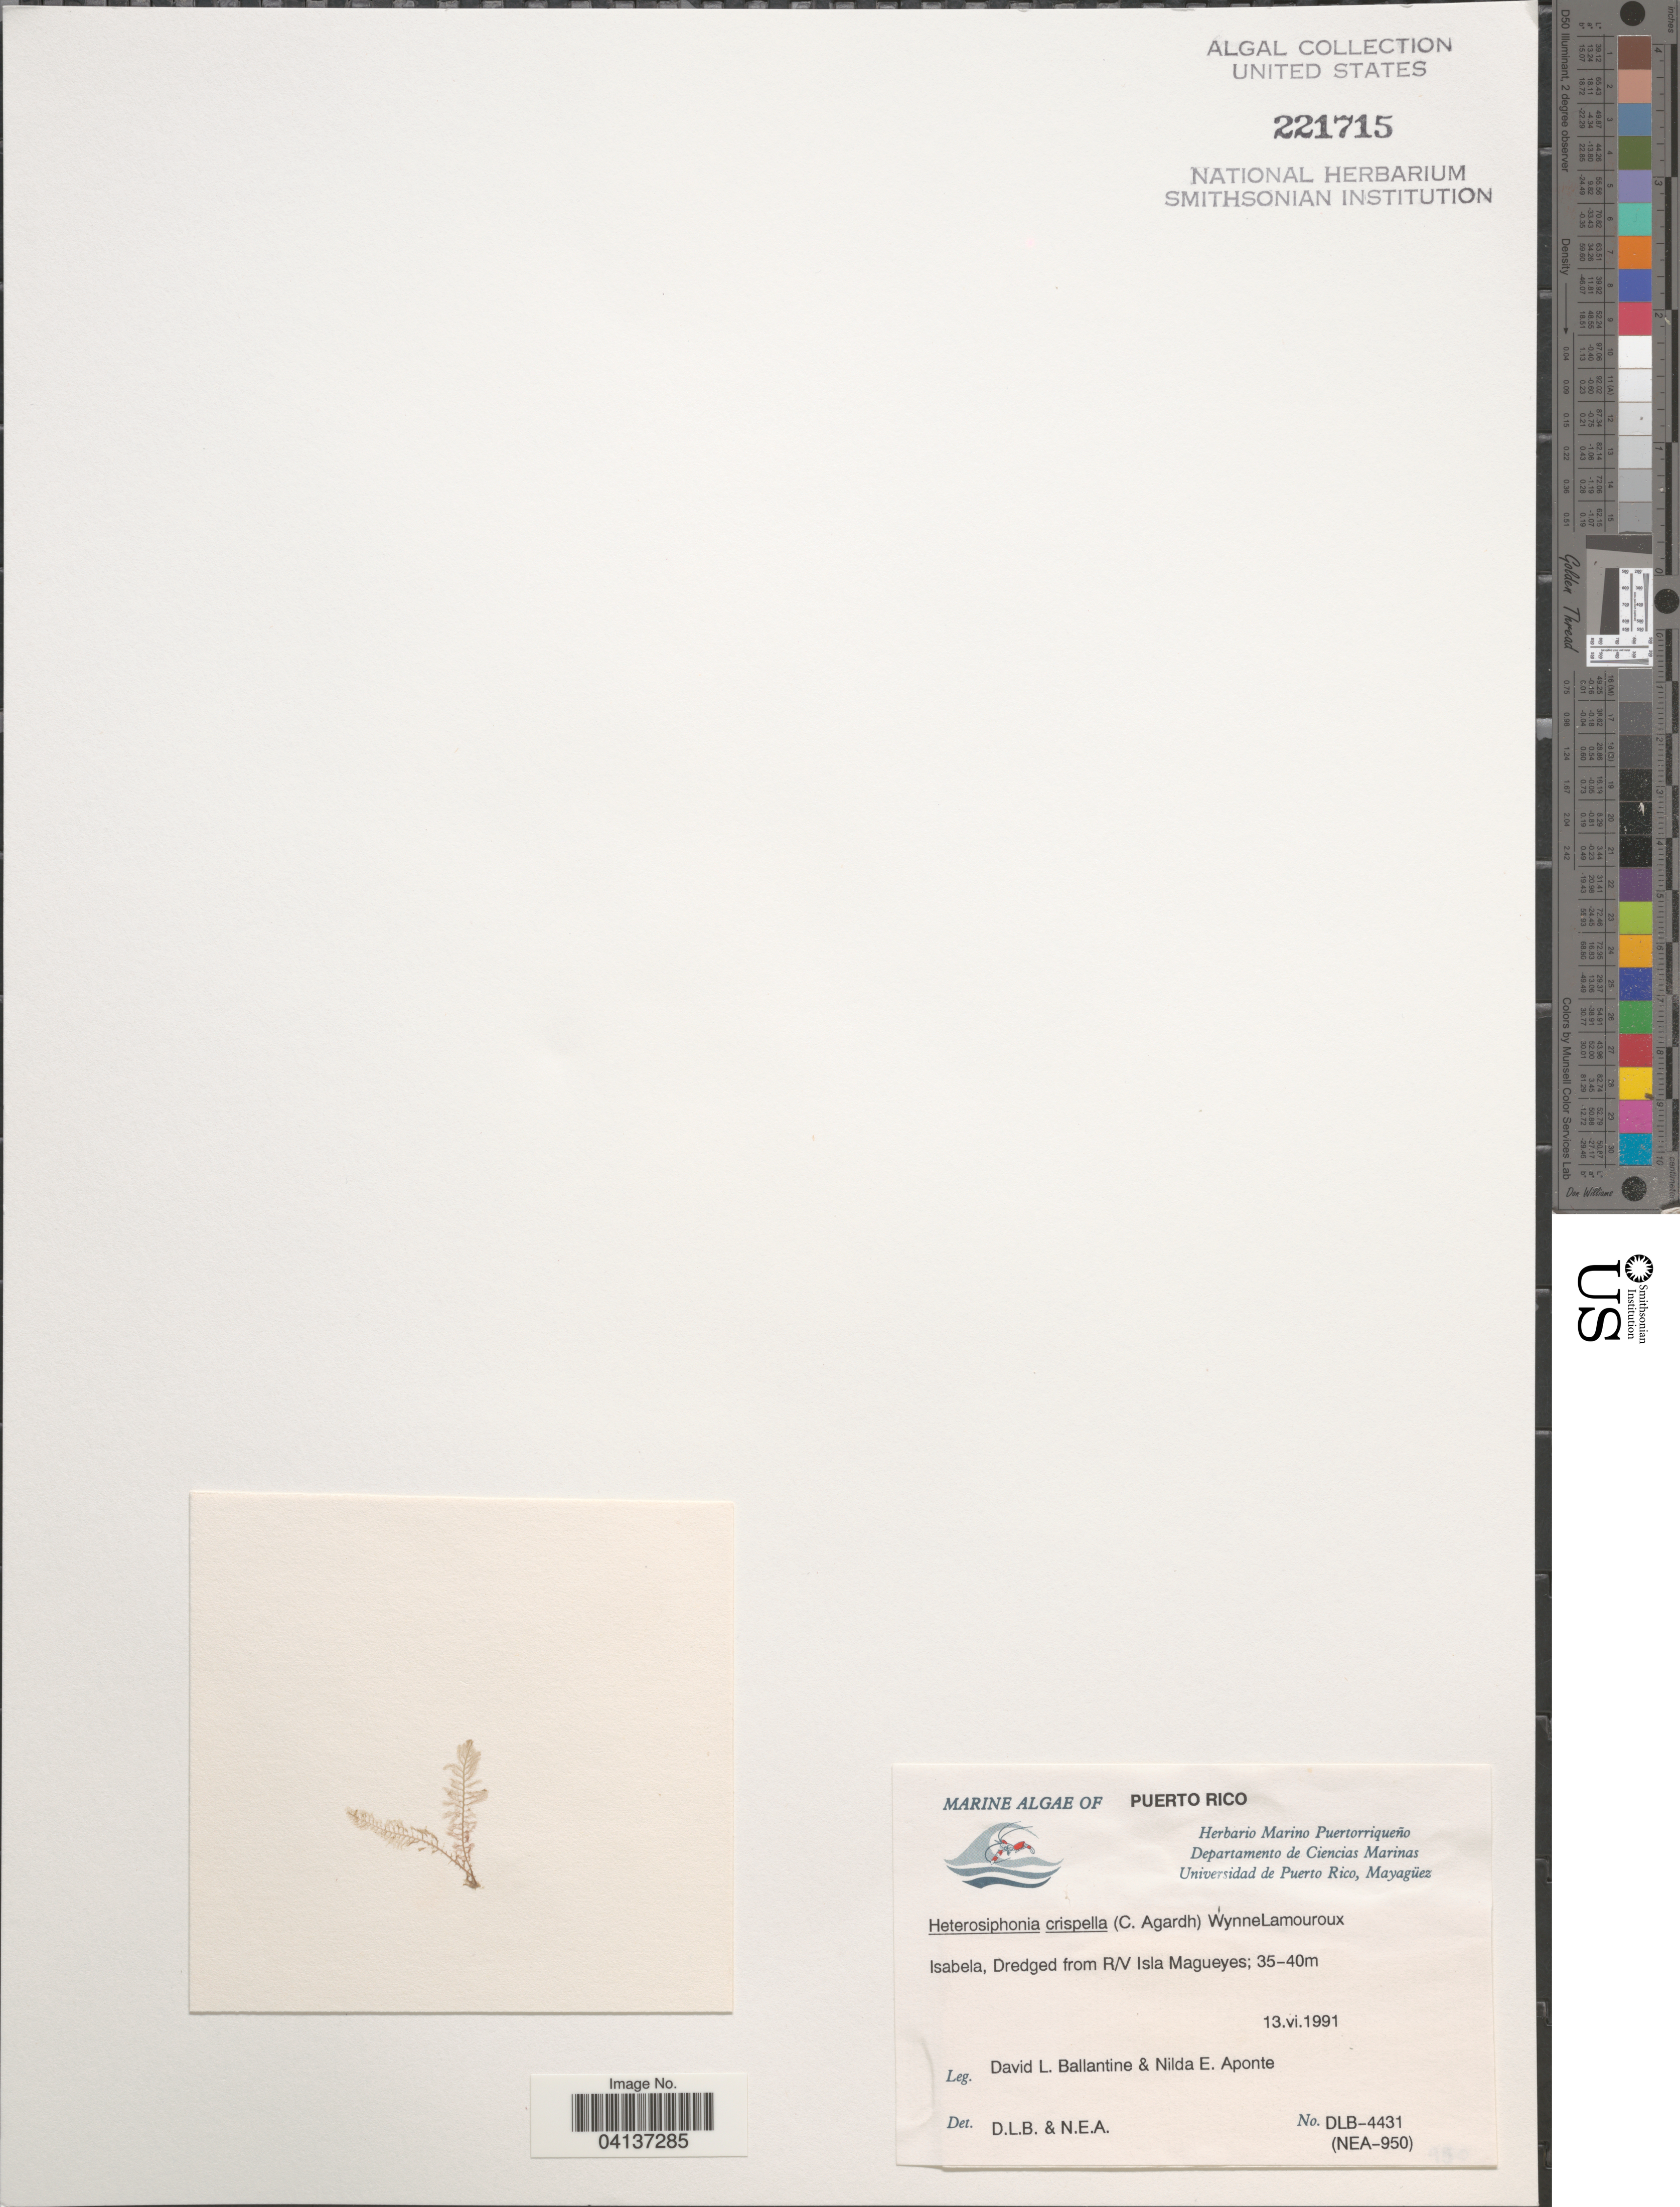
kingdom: Plantae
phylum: Rhodophyta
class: Florideophyceae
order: Ceramiales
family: Dasyaceae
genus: Heterosiphonia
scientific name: Heterosiphonia crispella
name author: (C. Agardh) M.J. Wynne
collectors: D.L. Ballantine & N. E. Aponte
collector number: DLB-4431/NEA-950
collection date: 1991-06-13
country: Puerto Rico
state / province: Isabela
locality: Dredged from R/V Isla Magueyes.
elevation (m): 35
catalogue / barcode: US 221715